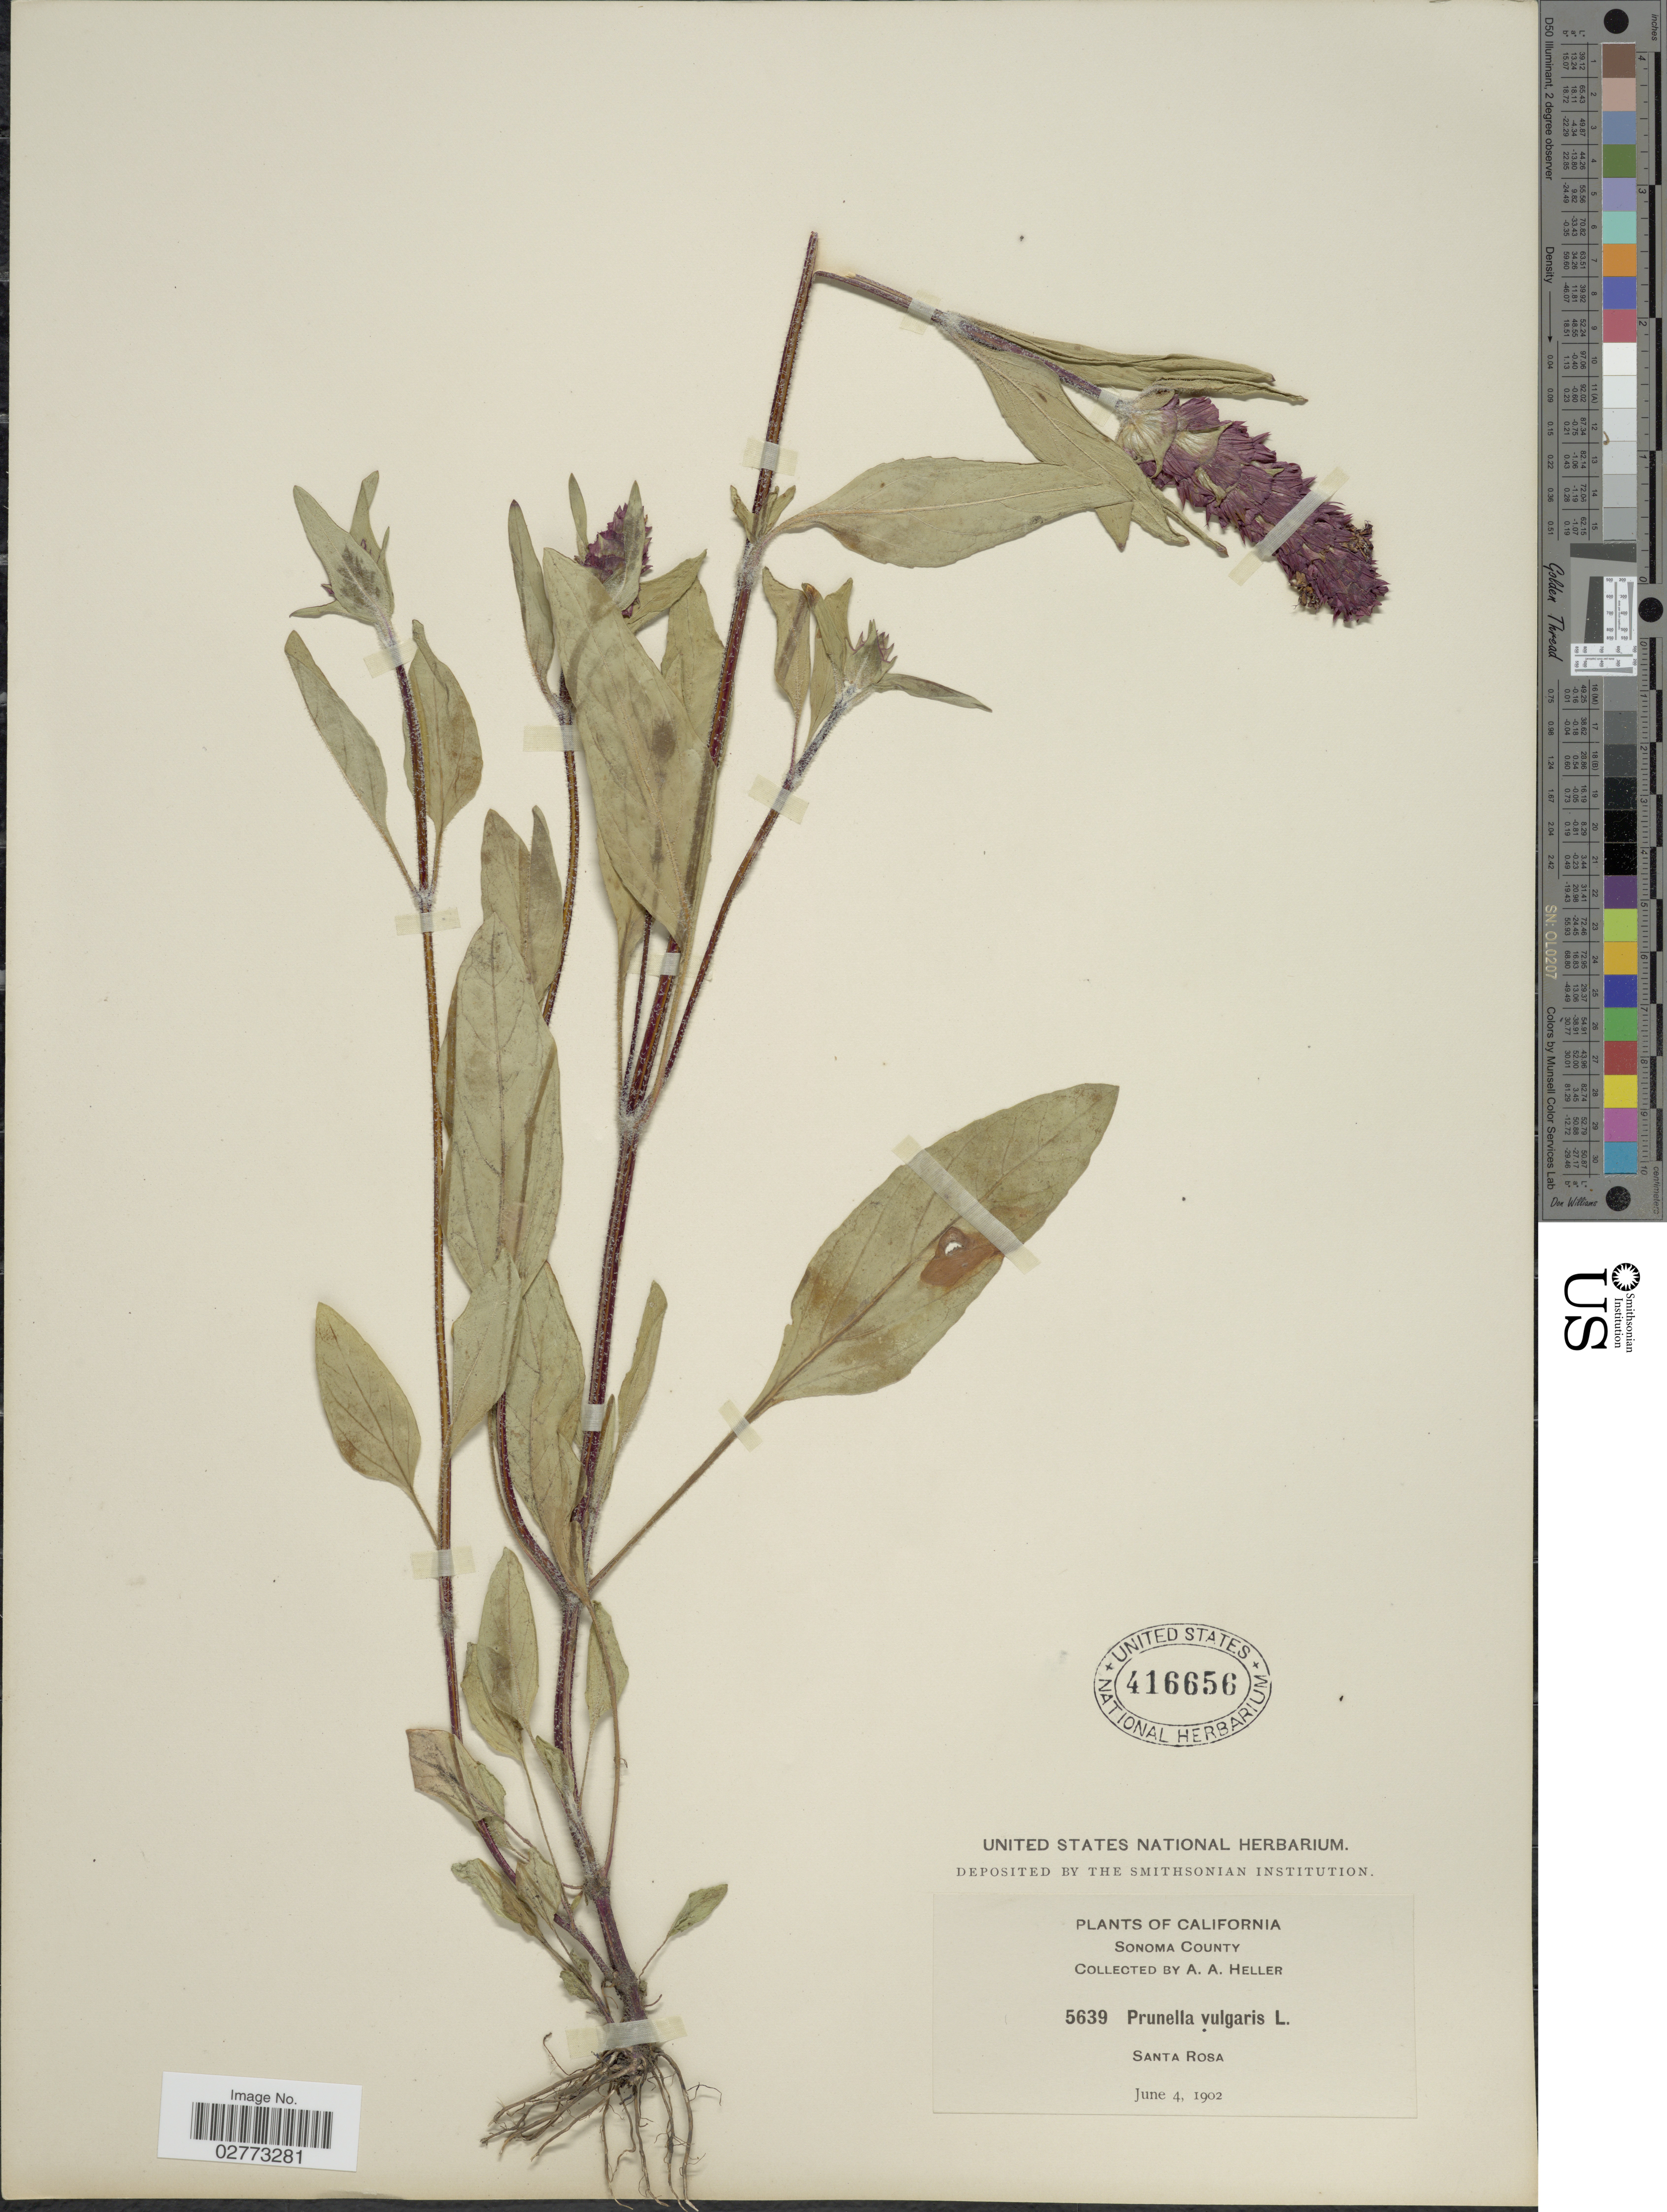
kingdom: Plantae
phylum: Tracheophyta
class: Magnoliopsida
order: Lamiales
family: Lamiaceae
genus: Prunella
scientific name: Prunella vulgaris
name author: L.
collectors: A. A. Heller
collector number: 5639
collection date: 1902-06-04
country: United States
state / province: California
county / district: Sonoma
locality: Sonoma County. Santa Rosa.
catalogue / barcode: US 416656